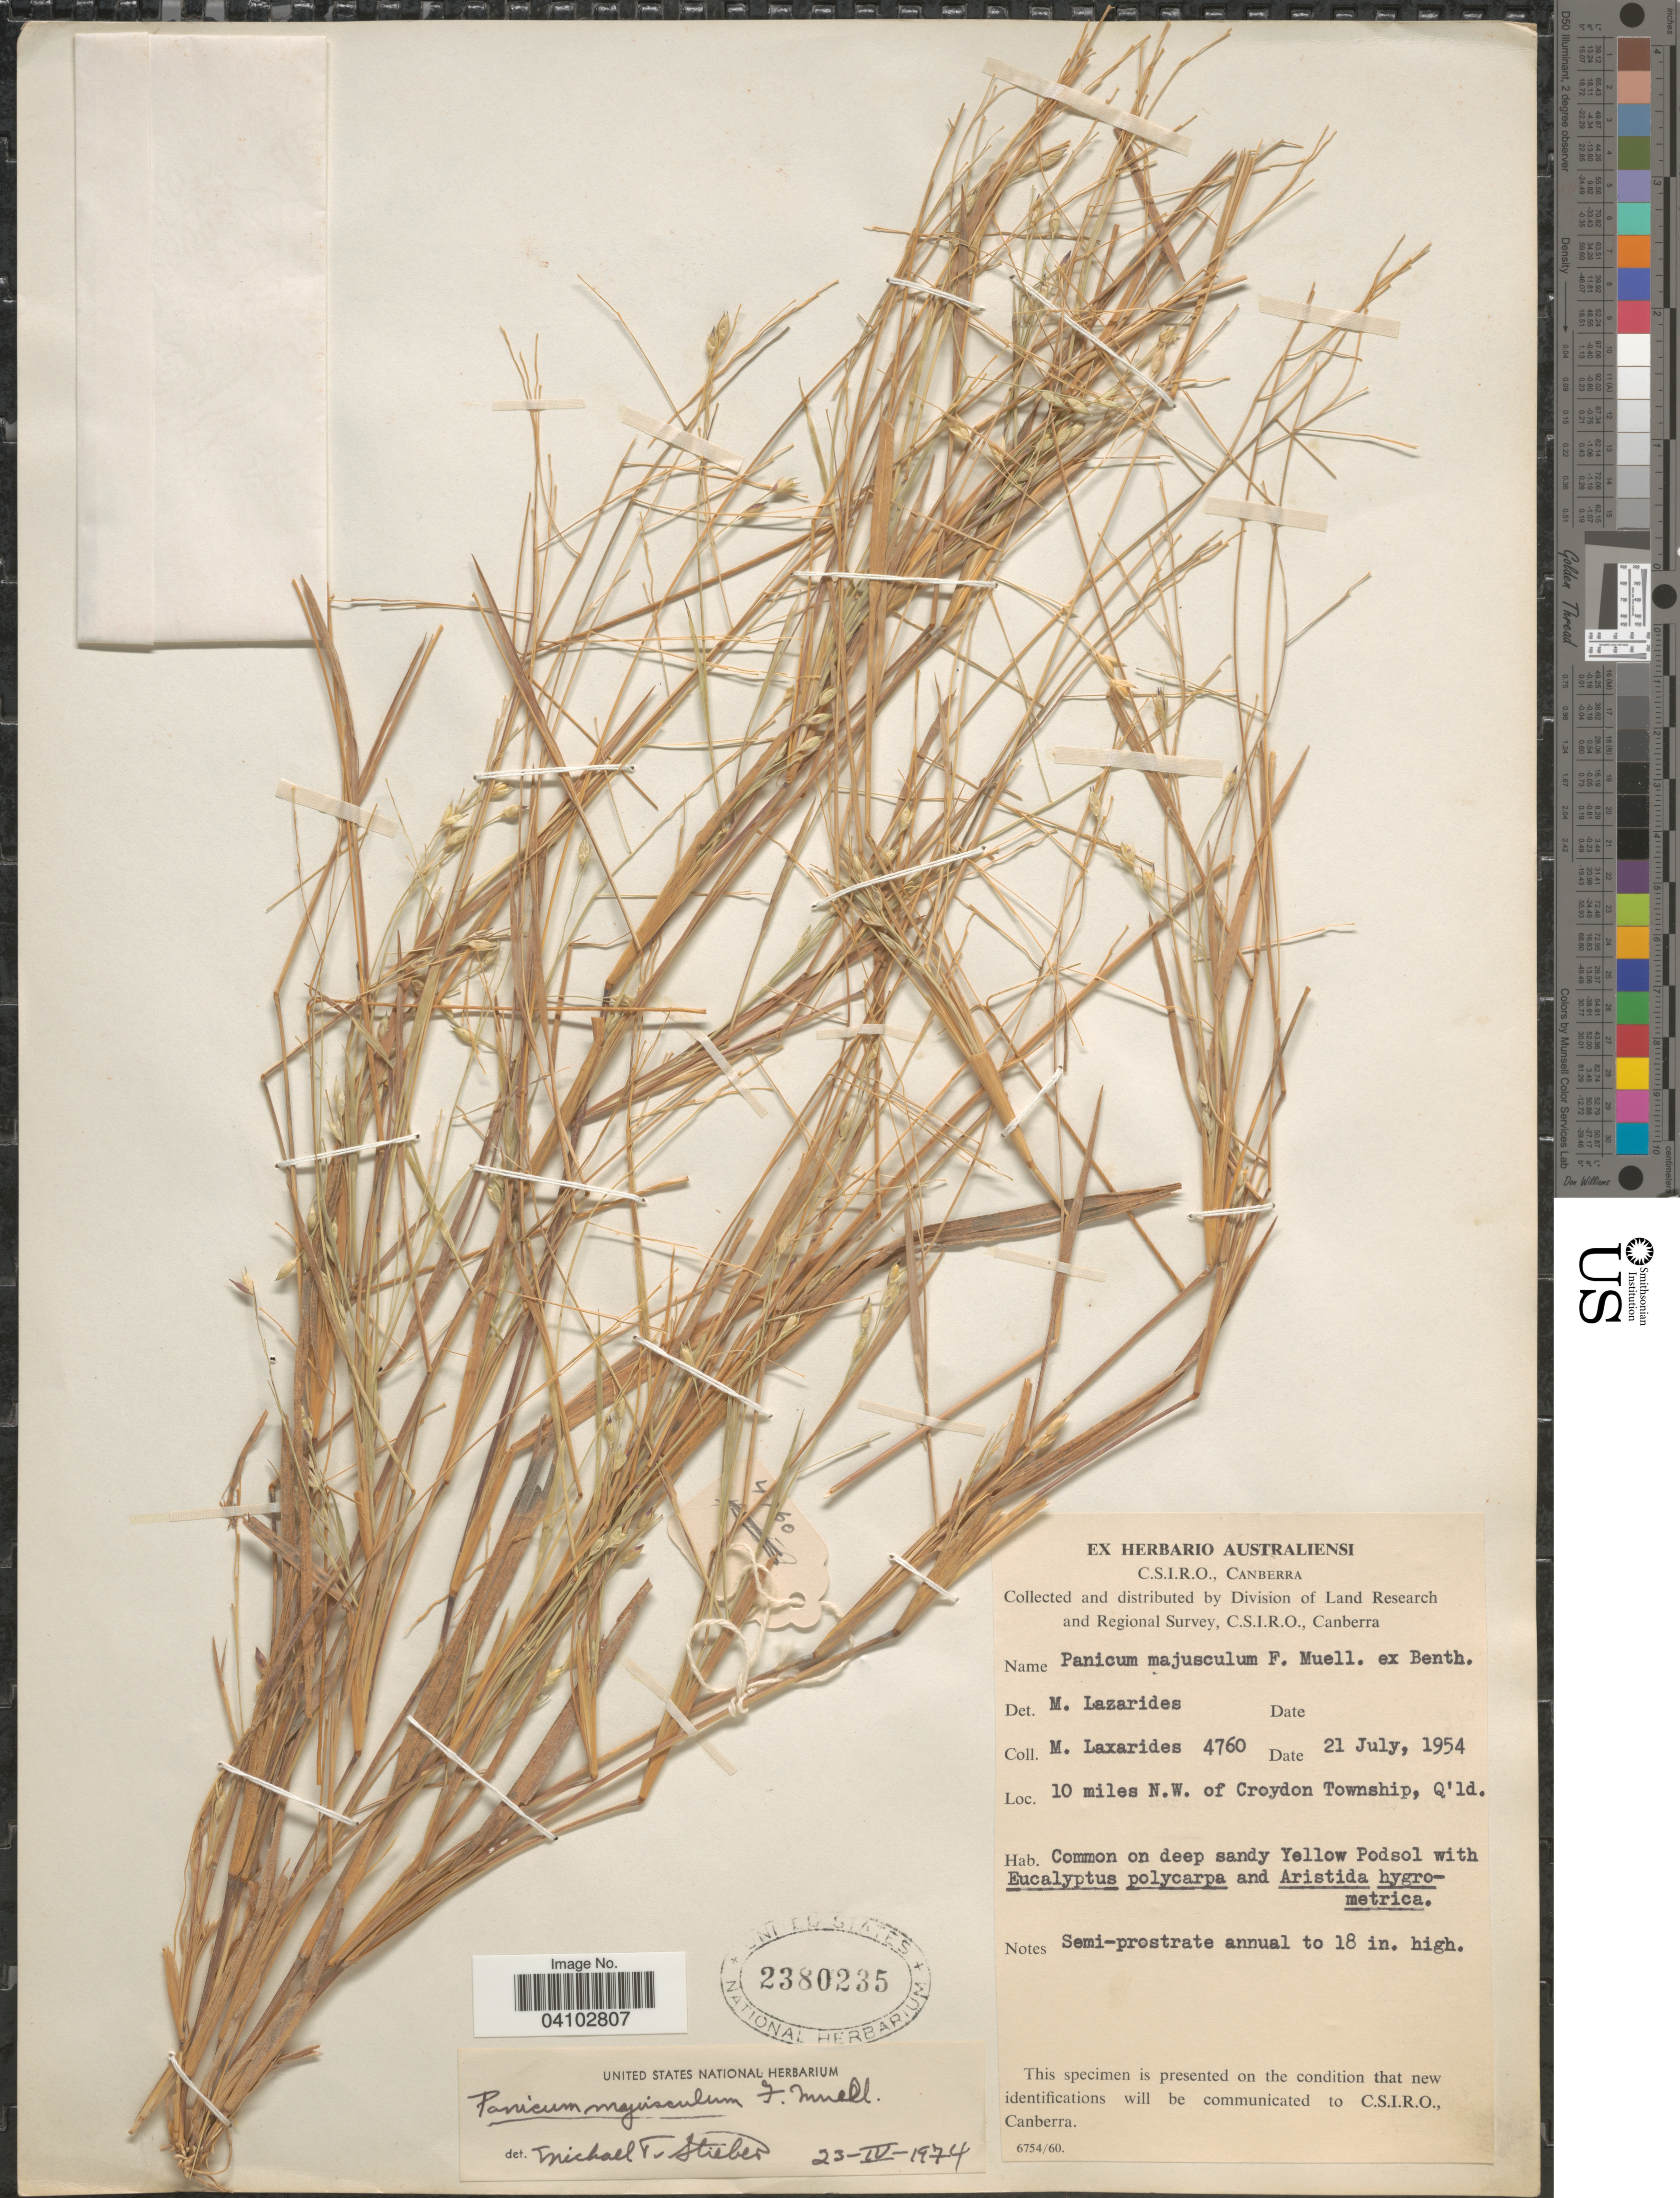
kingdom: Plantae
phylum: Tracheophyta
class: Liliopsida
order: Poales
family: Poaceae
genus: Panicum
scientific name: Panicum majusculum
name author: F. Muell. ex Benth.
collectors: M. Lazarides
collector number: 4760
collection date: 1954-07-21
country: Australia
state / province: Queensland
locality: Division of Land Research and Regional Survey, C.S.I.R.O., Canberra. 10 miles N.W. of Croydon Township, Q'ld.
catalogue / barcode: US 2380235